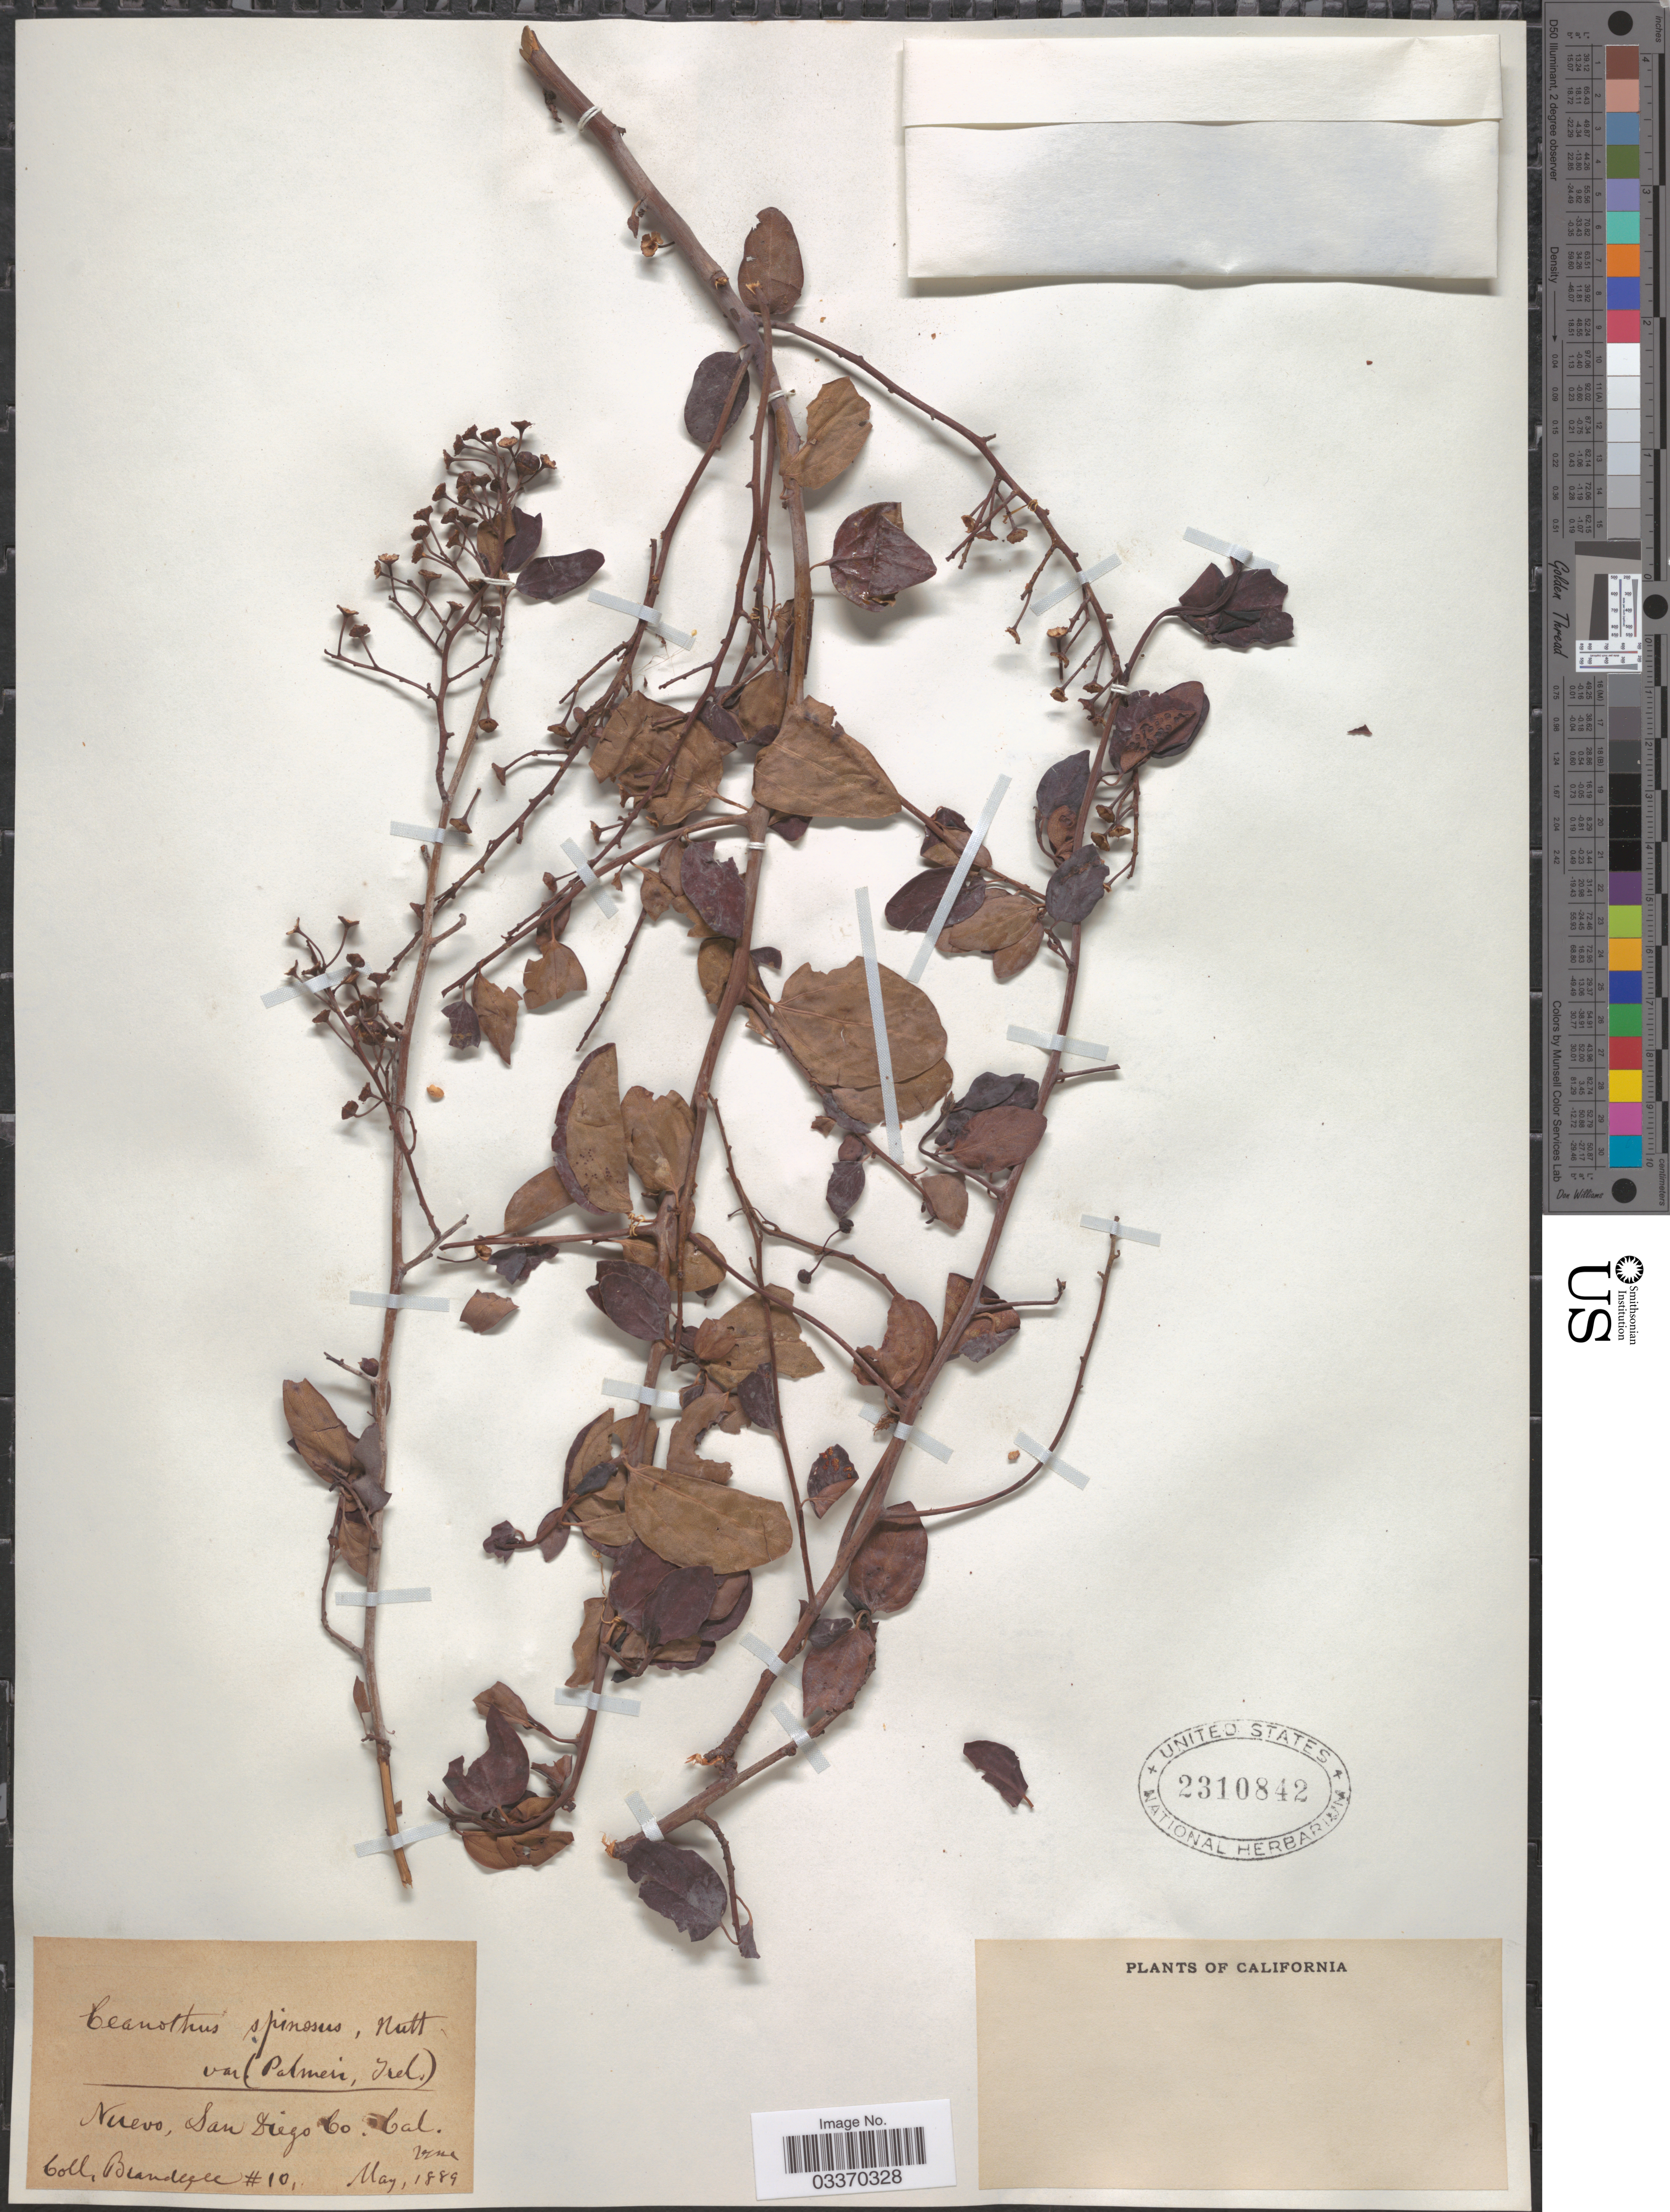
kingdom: Plantae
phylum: Tracheophyta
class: Magnoliopsida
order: Rosales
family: Rhamnaceae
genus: Ceanothus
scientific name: Ceanothus spinosus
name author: Nutt.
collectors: -- Brandegee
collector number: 10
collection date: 1889-05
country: United States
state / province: California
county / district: San Diego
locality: Nuevo, San Diego Co.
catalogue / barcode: US 2310842